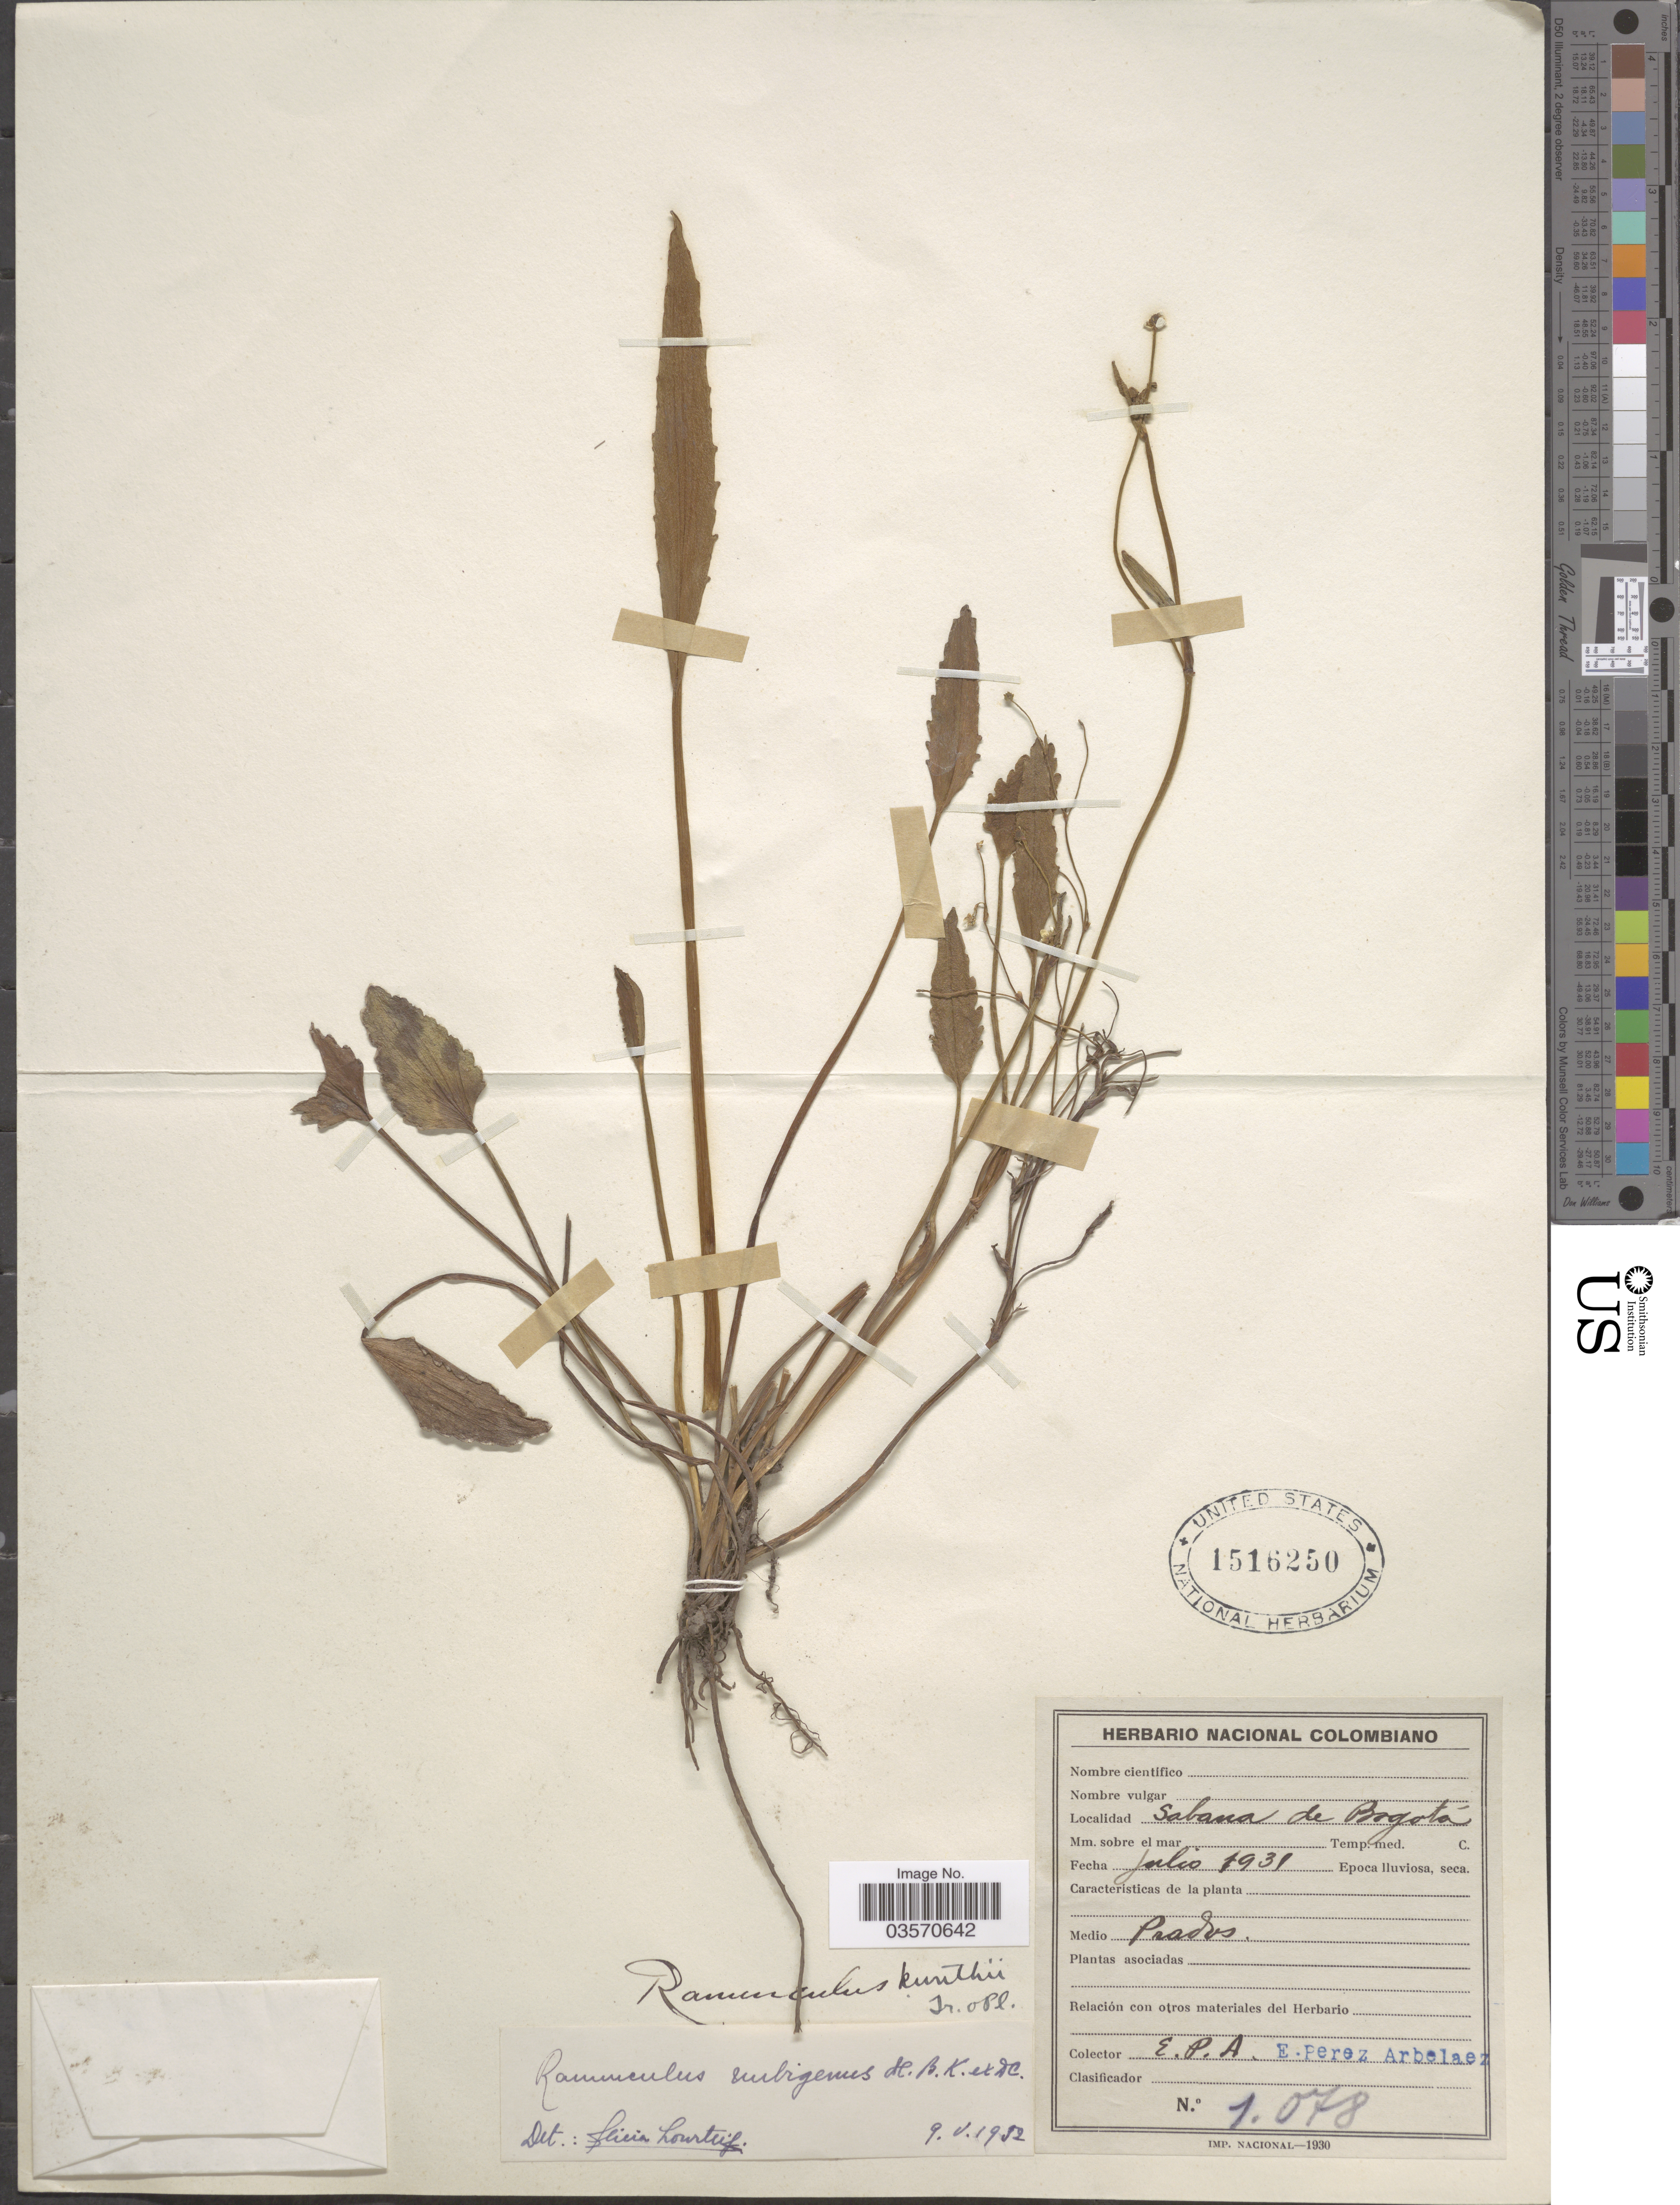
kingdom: Plantae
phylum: Tracheophyta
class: Magnoliopsida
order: Ranunculales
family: Ranunculaceae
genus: Ranunculus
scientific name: Ranunculus nubigenus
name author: Humb. et al. ex DC.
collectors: E. Pérez Arbeláez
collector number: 1078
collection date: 1931-07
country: Colombia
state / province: Bogota D.C.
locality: Sabana de Bogotá.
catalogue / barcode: US 1516250